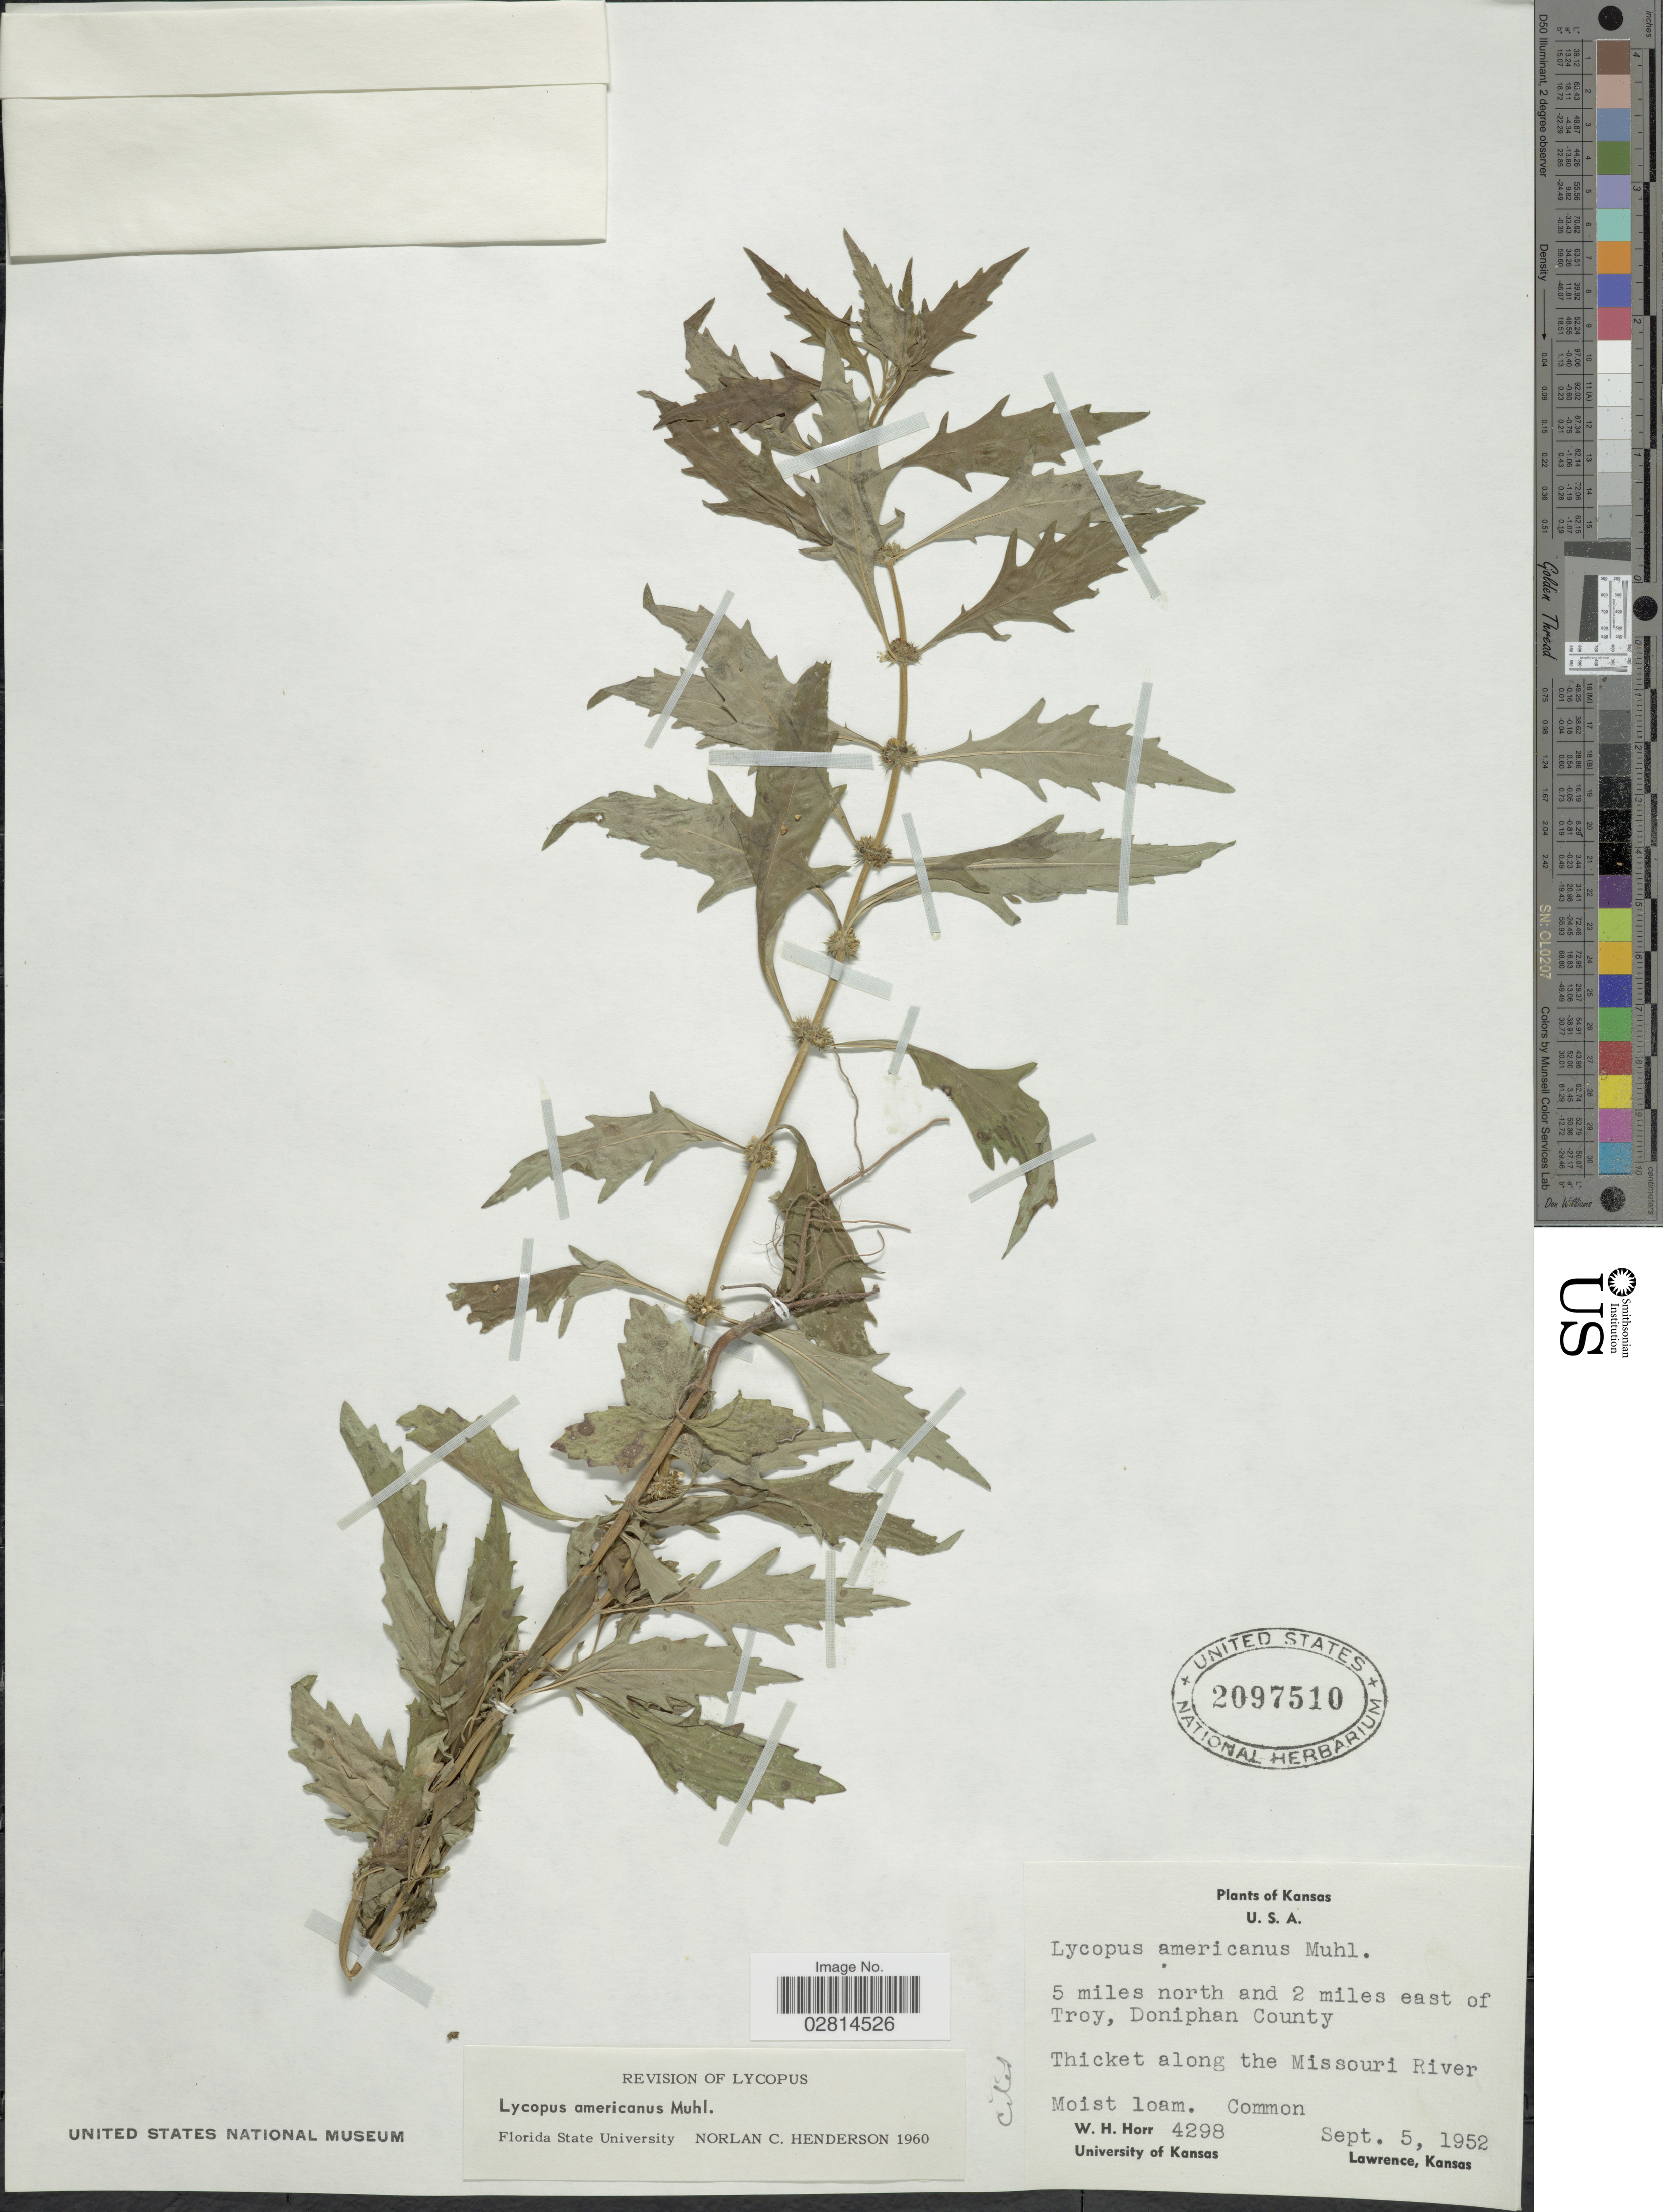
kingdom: Plantae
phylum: Tracheophyta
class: Magnoliopsida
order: Lamiales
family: Lamiaceae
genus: Lycopus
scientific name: Lycopus americanus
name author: Muhl. ex W.P.C. Barton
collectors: W. H. Horr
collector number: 4298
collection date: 1952-09-05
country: United States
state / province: Kansas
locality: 5 miles north and 2 miles east of Troy, Doniphan County. Thicket along the Missouri River.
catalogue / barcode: US 2097510